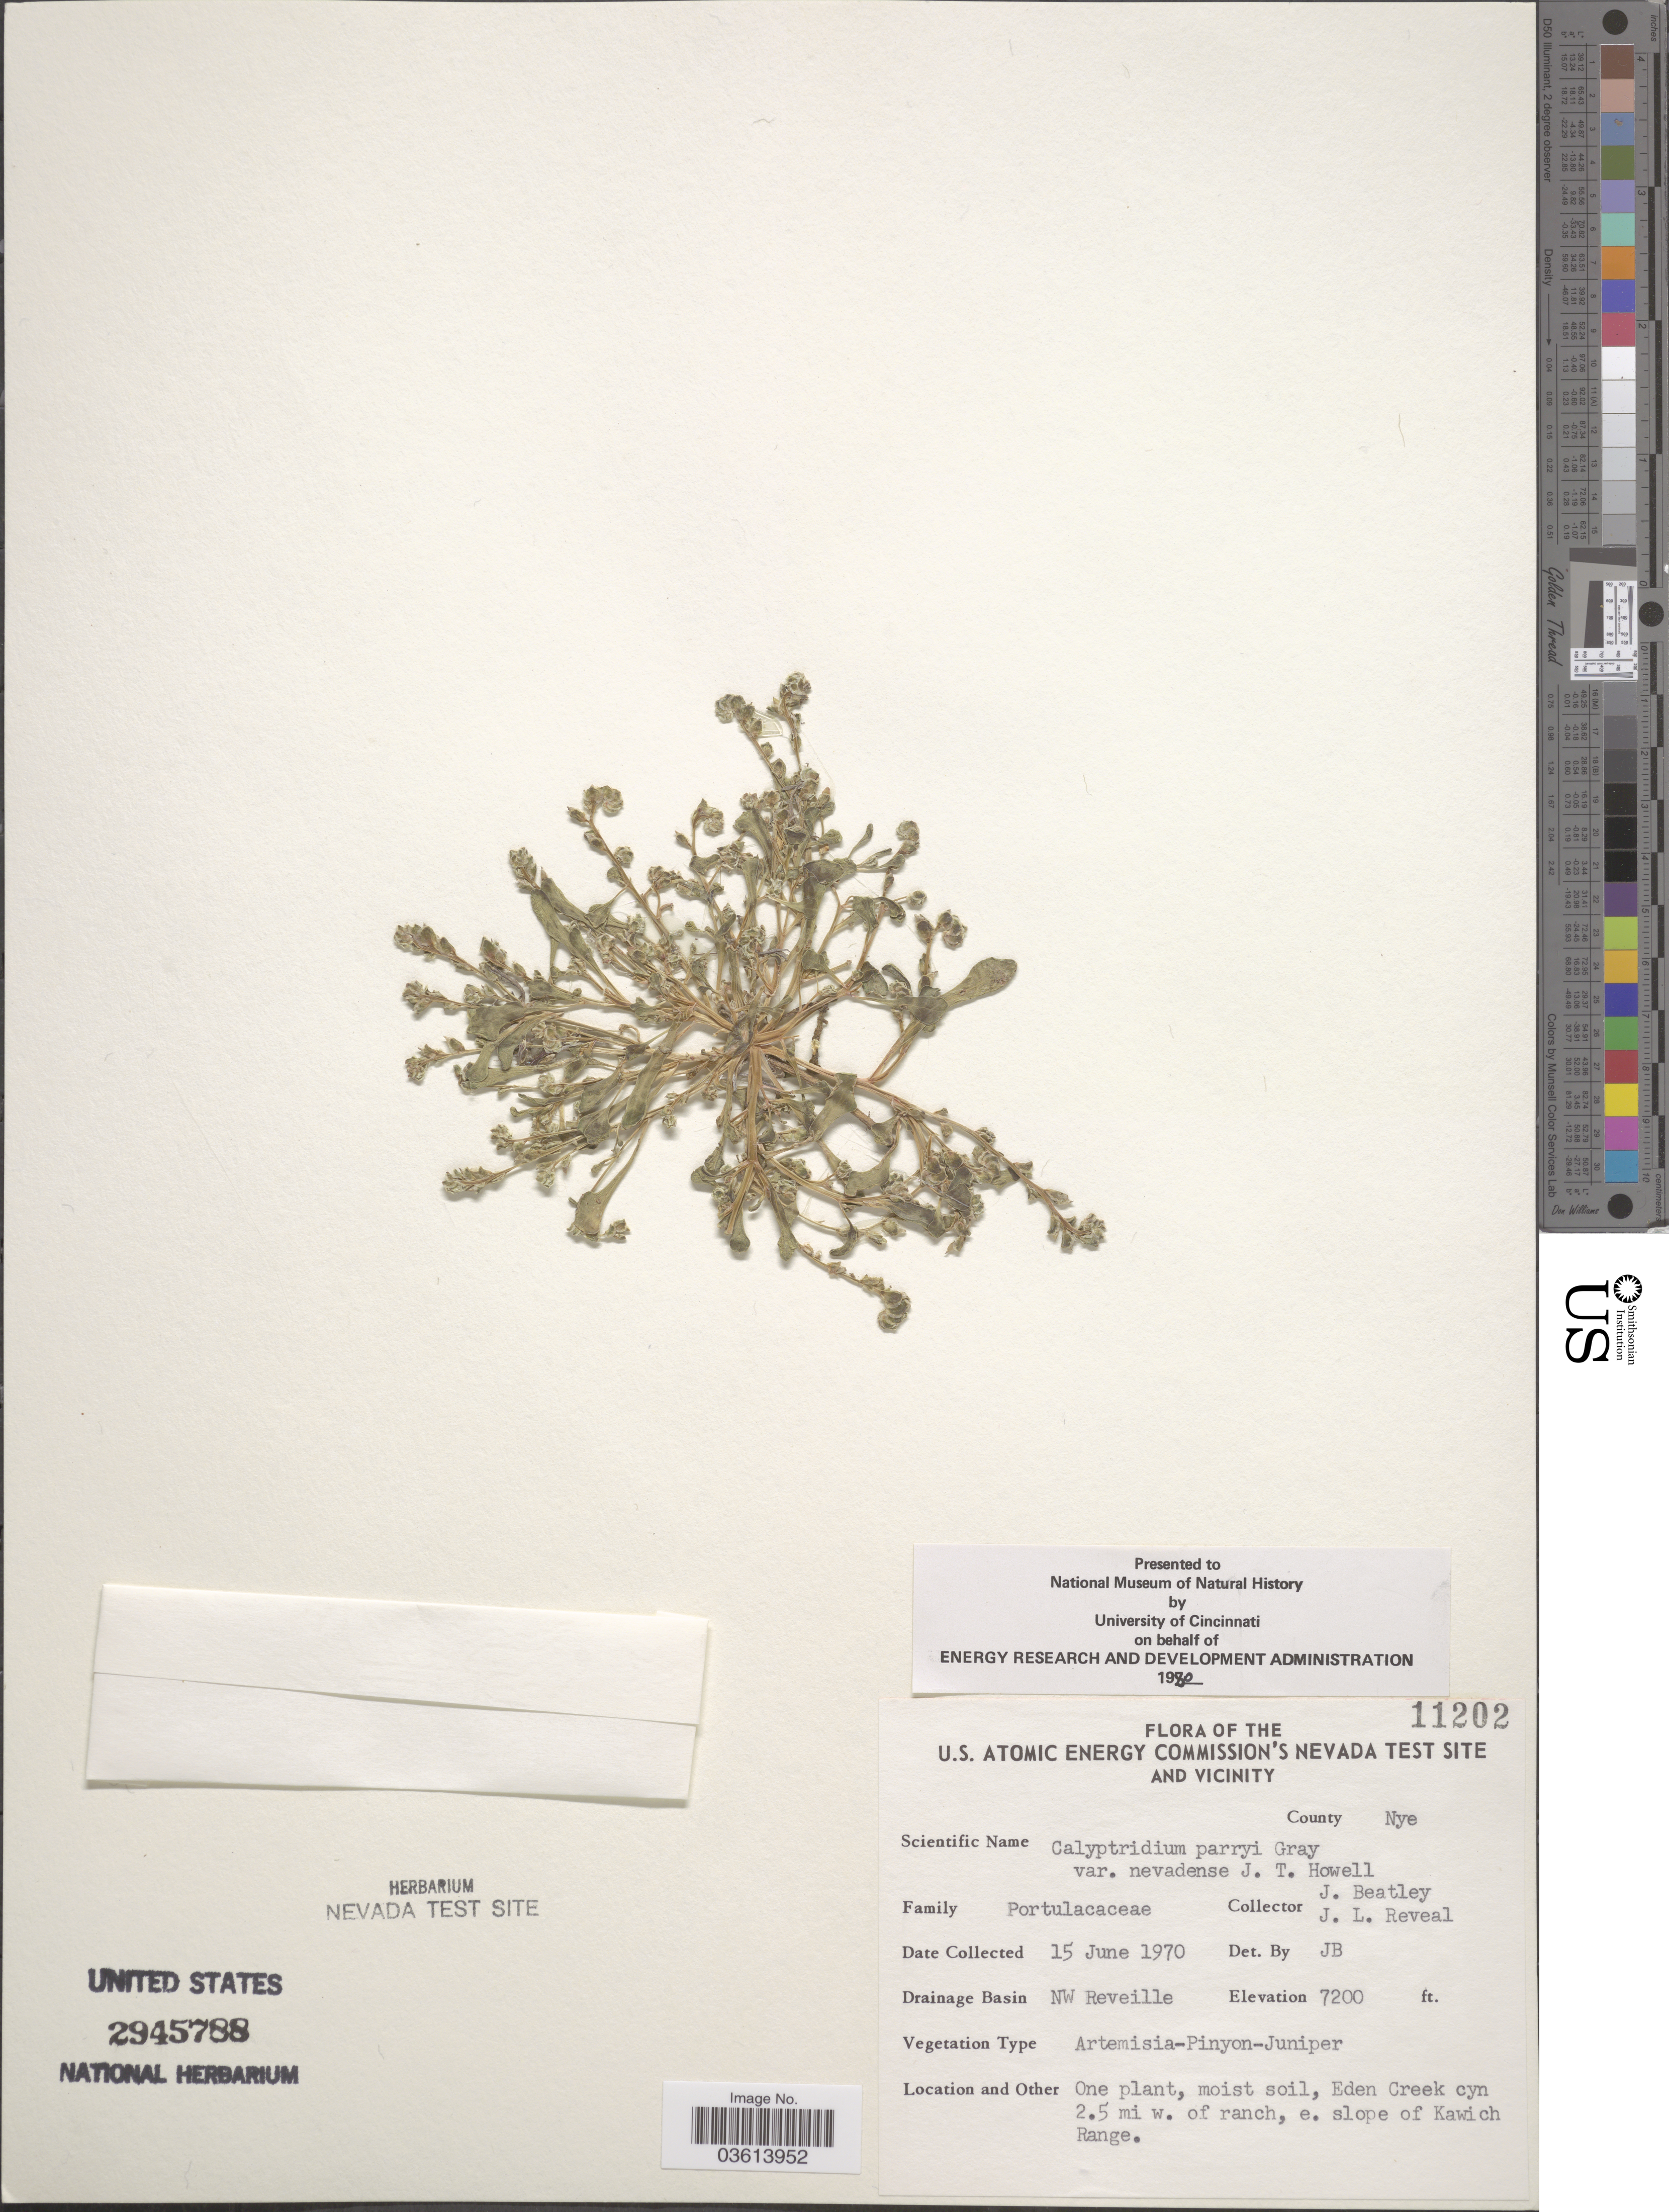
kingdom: Plantae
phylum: Tracheophyta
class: Magnoliopsida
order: Caryophyllales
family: Montiaceae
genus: Calyptridium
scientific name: Calyptridium parryi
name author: A. Gray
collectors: J. C. Beatley & J. L. Reveal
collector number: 11202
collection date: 1970-06-15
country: United States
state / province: Nevada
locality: U.S. Atomic Energy Commission's Nevada Test Site and vicinity. County Nye. Drainage Basin NW Reveille. Eden Creek cyn 2.5 mi w. of ranch, e. slope of Kawich Range.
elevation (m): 2195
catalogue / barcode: US 2945788